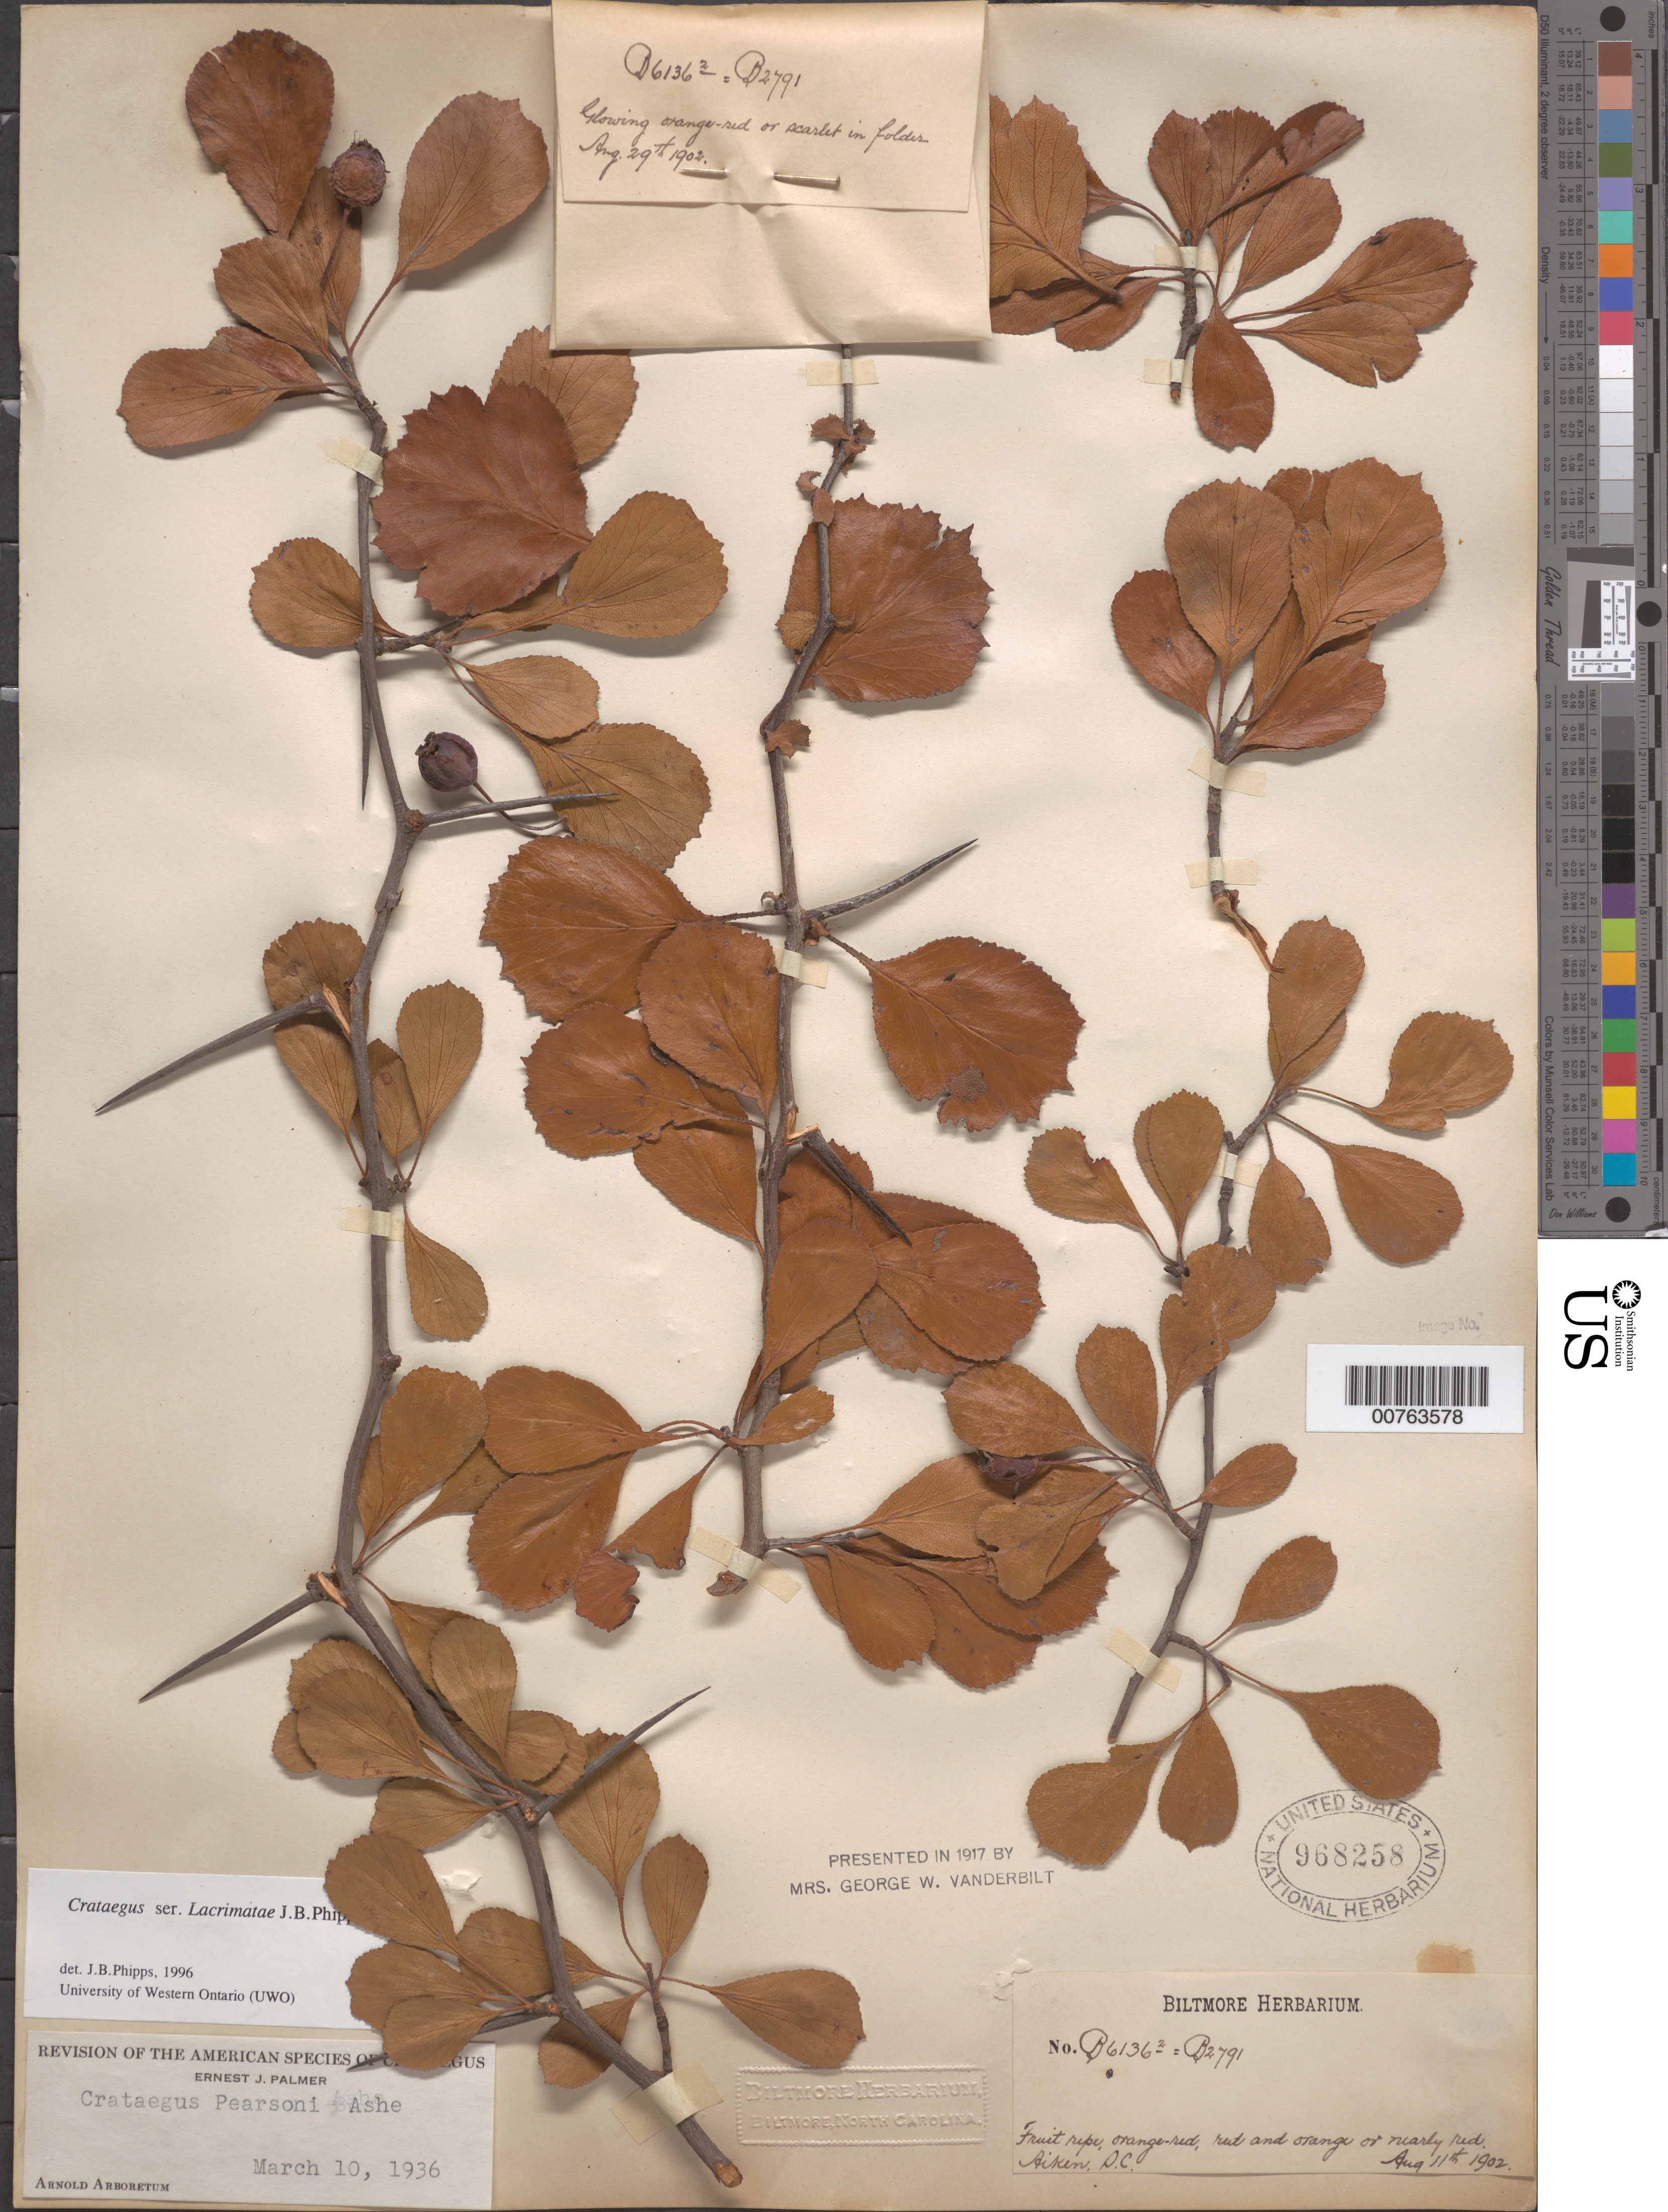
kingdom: Plantae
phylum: Tracheophyta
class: Magnoliopsida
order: Rosales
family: Rosaceae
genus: Crataegus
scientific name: Crataegus pearsonii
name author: Ashe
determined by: Palmer, E. J.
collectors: ex herb. Biltmore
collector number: B6136.2 = B2172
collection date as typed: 11 Aug 1902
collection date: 1902-08-11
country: United States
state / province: South Carolina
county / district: Aiken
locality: Aiken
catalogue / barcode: US 968258